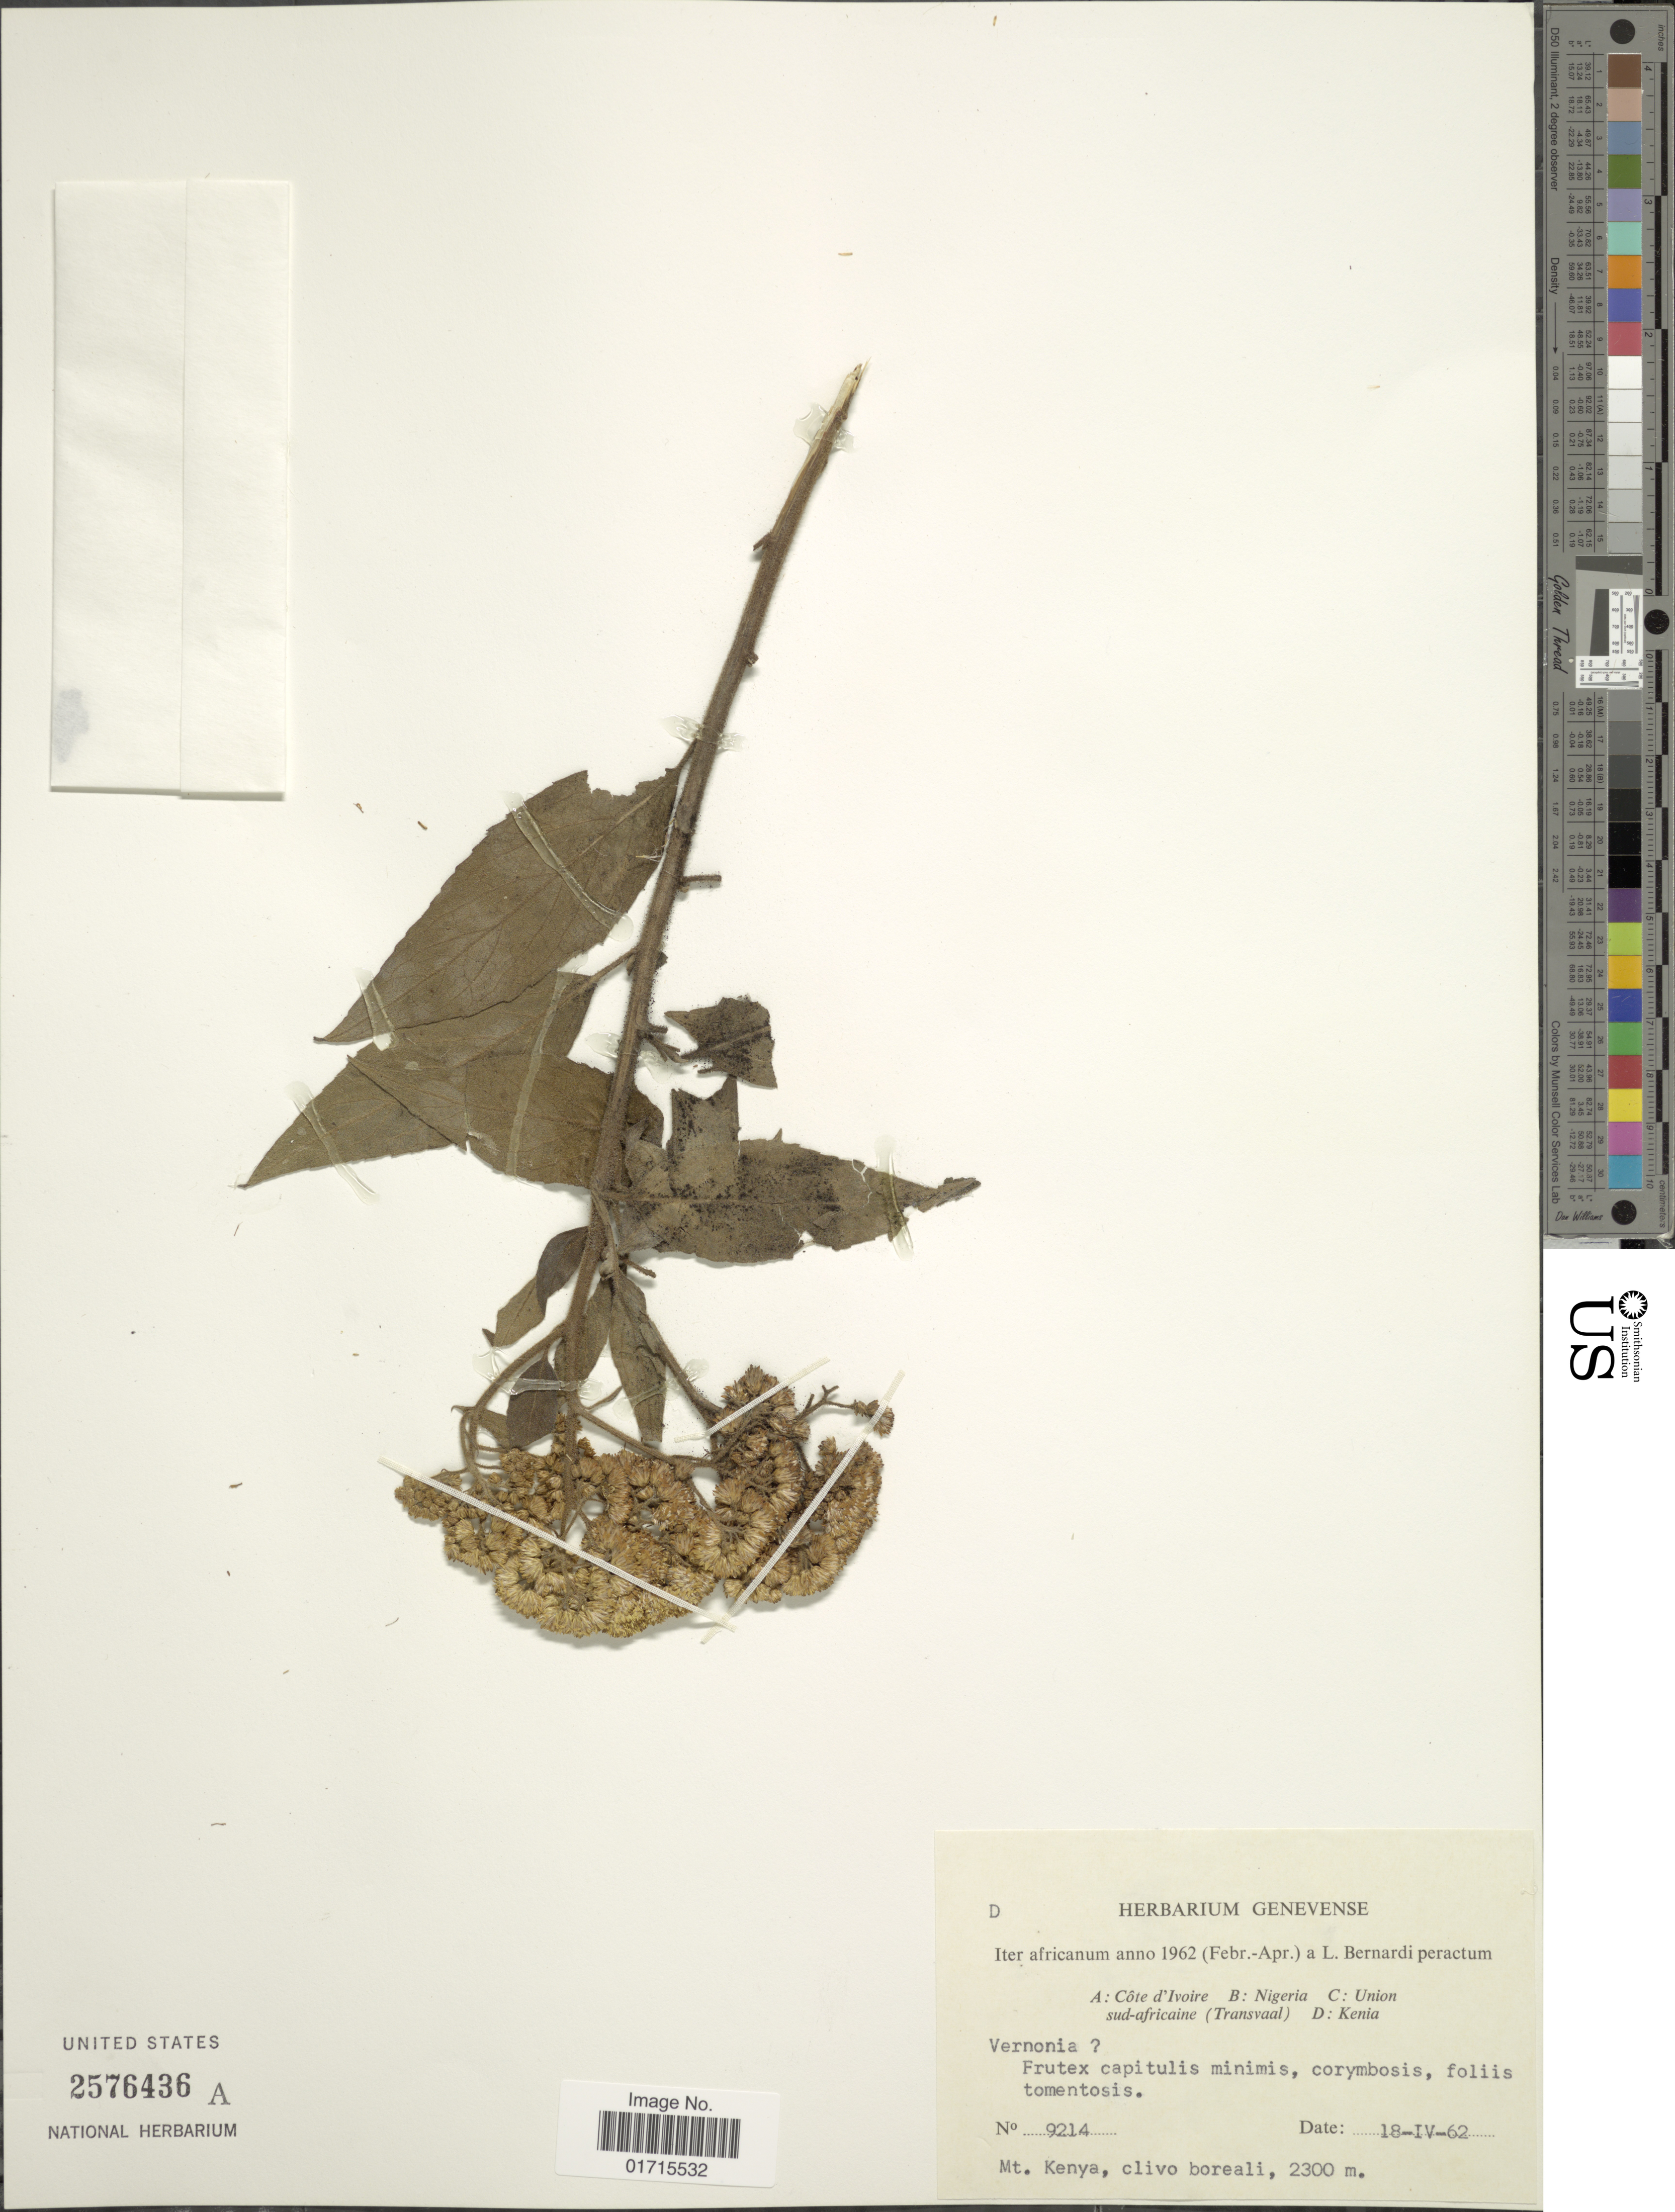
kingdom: Plantae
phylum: Tracheophyta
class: Magnoliopsida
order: Asterales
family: Asteraceae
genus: Microglossa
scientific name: Microglossa densiflora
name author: Hook. f.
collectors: L. Bernardi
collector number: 9214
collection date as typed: Transcribed d/m/y: 18/4/62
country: Kenya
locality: Kenia. Mt. Kenya, clivo boreali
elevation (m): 2300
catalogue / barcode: US 2575436A